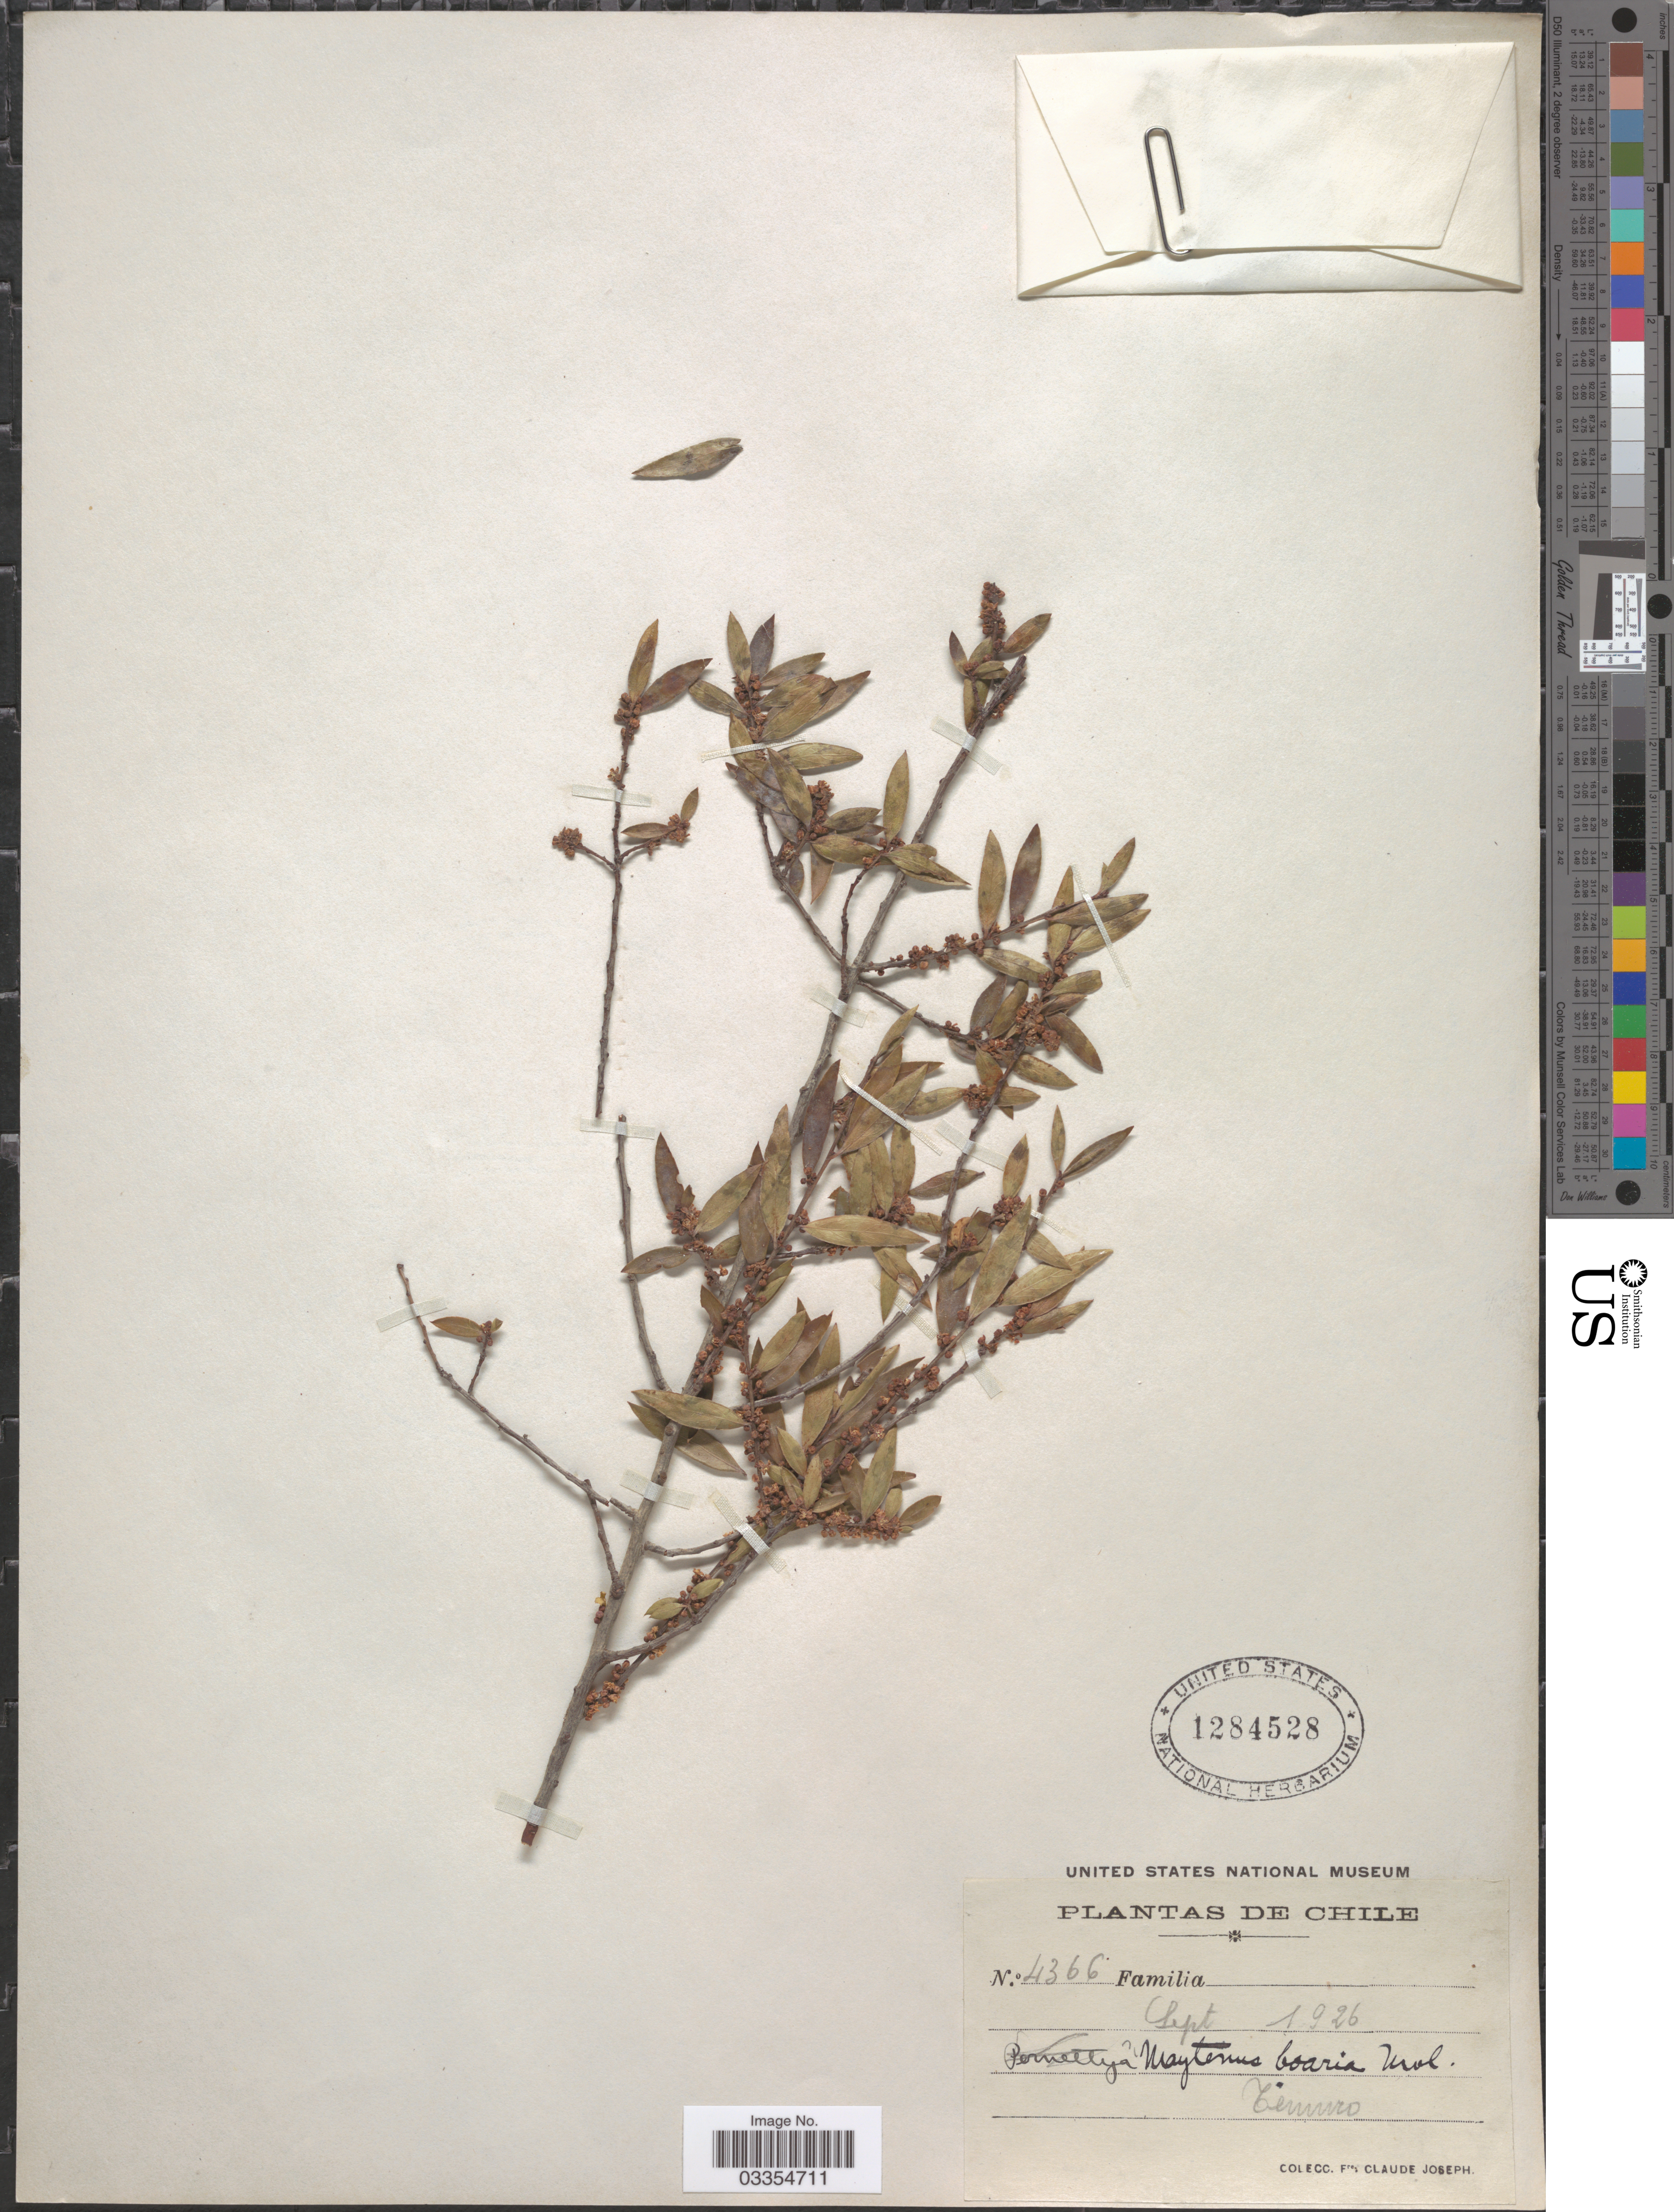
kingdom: Plantae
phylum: Tracheophyta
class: Magnoliopsida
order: Celastrales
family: Celastraceae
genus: Maytenus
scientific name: Maytenus boaria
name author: Molina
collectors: Bro. Claude-Joseph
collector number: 4366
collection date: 1926-09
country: Chile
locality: Temuco.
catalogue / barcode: US 1284528